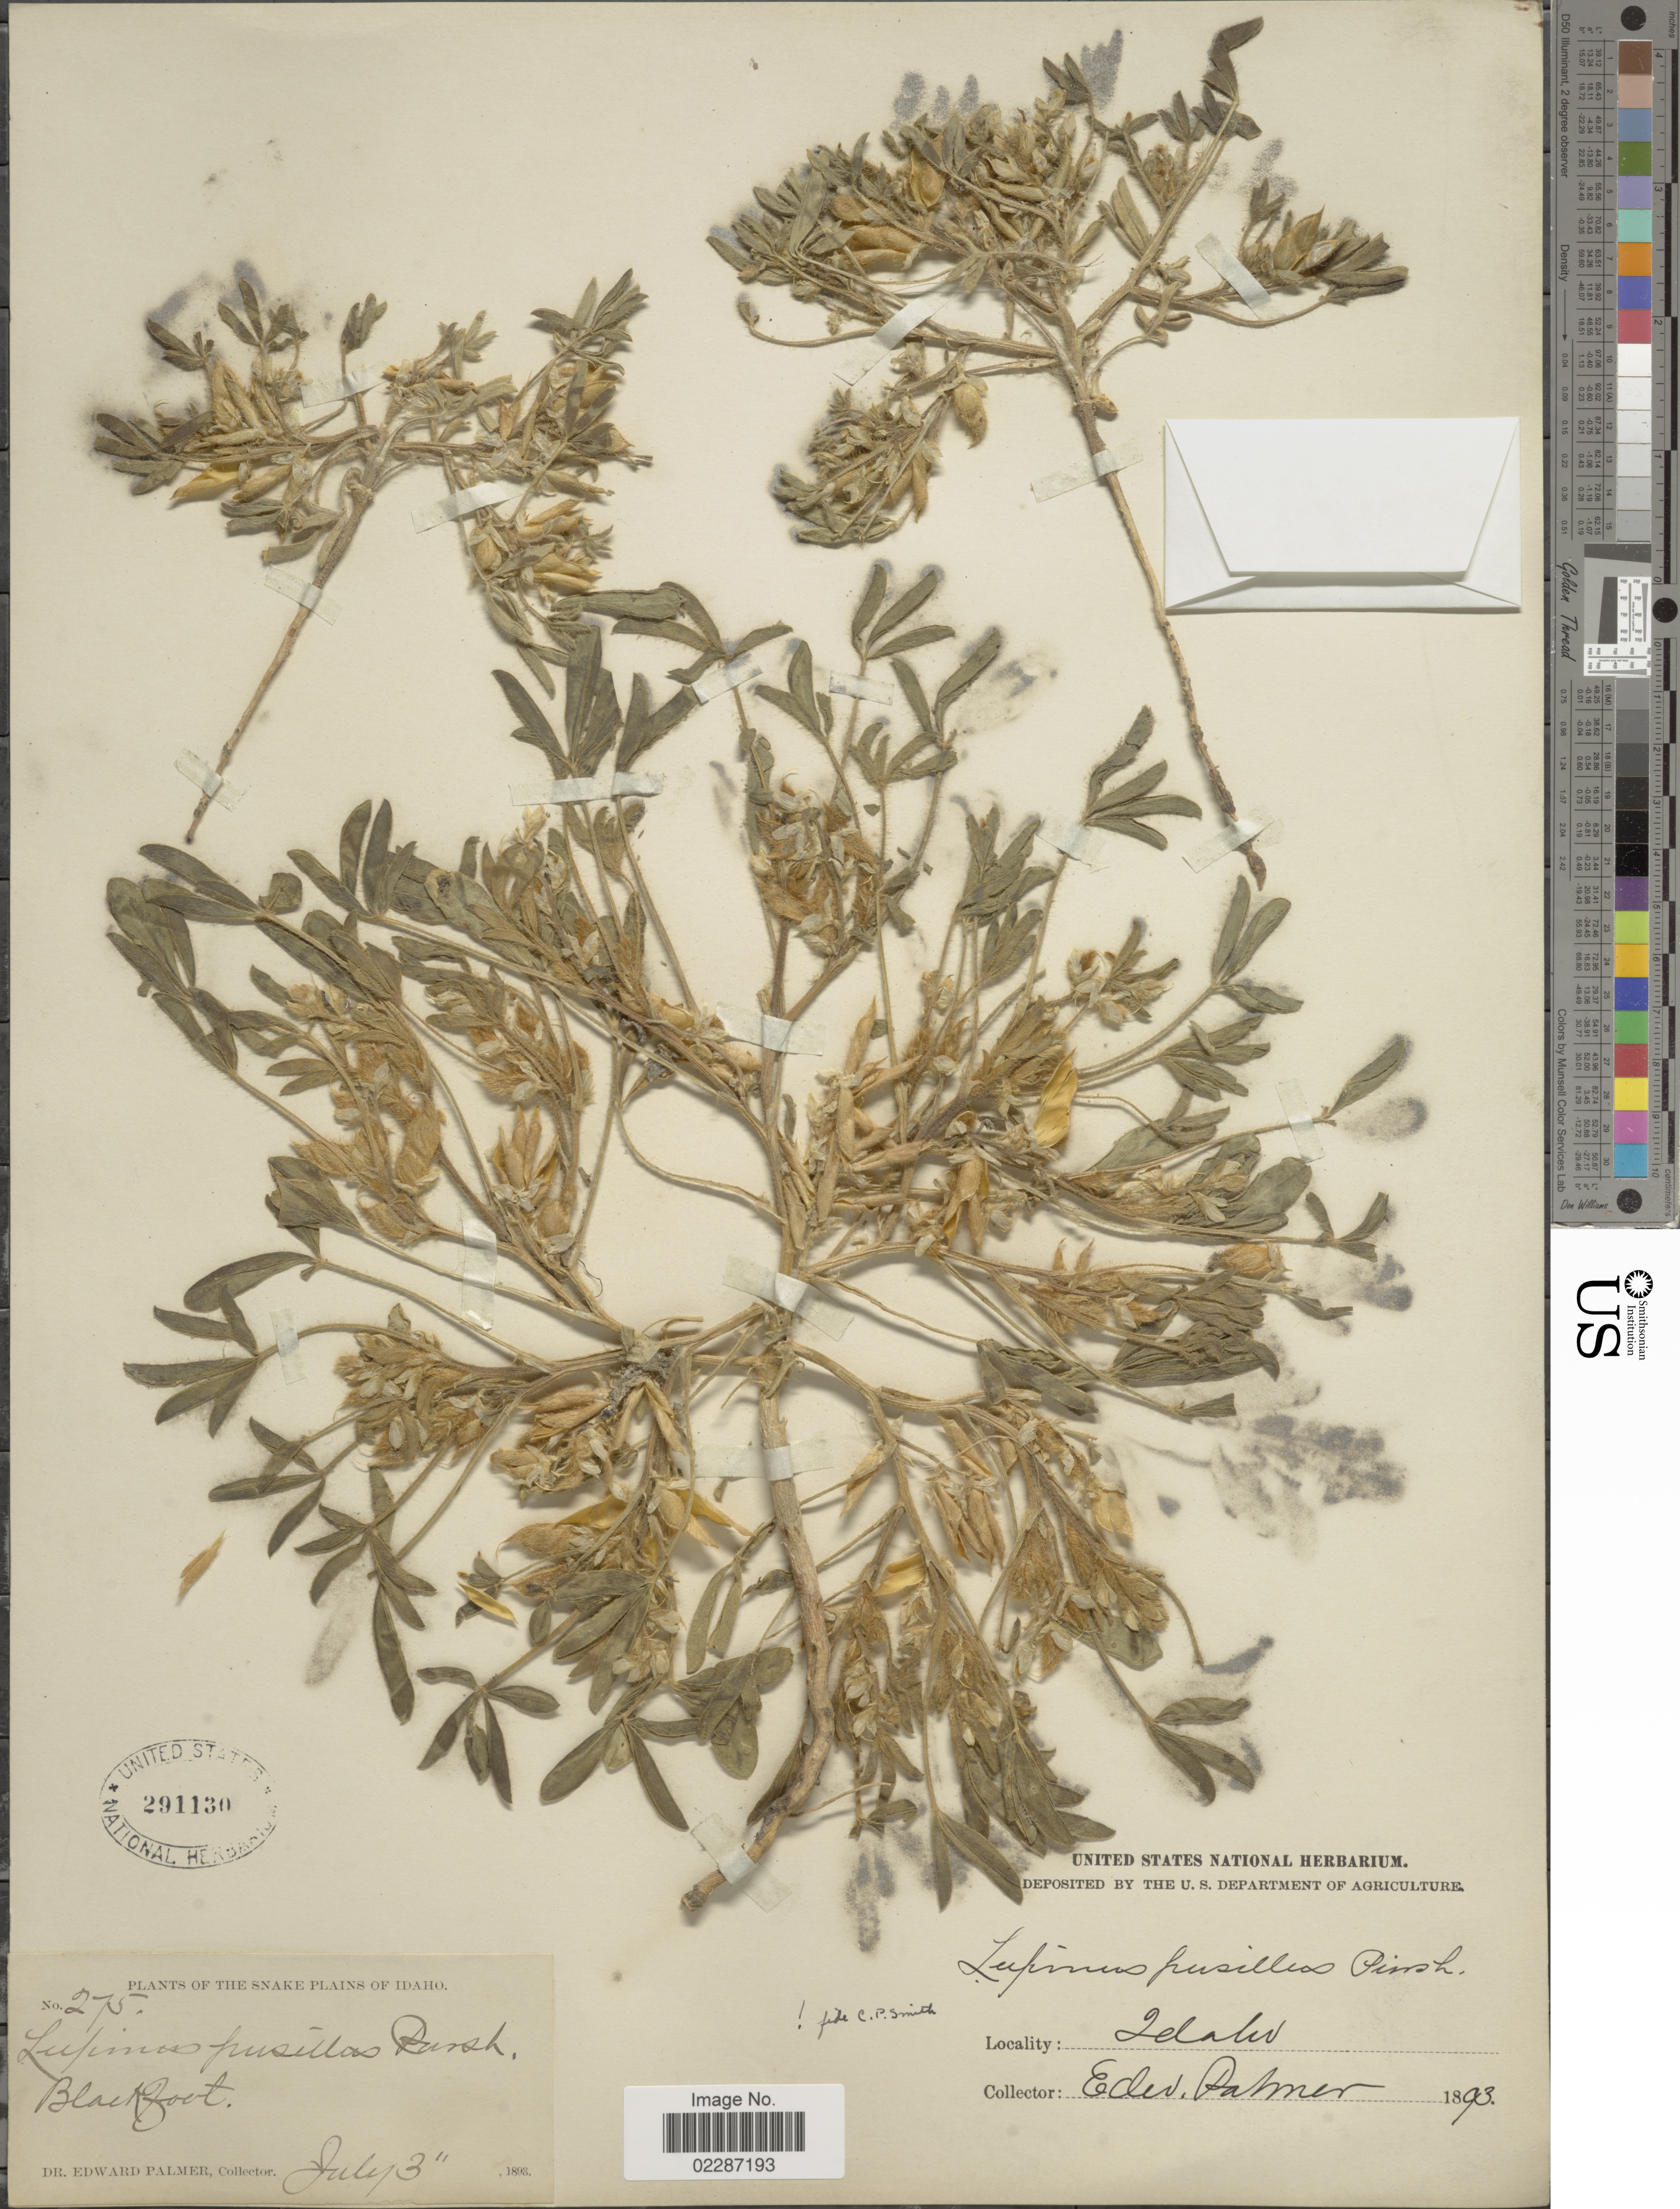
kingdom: Plantae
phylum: Tracheophyta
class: Magnoliopsida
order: Fabales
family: Fabaceae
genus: Lupinus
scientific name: Lupinus pusillus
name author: Pursh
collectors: E. Palmer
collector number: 275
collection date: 1893-07-03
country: United States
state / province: Idaho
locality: Snake Plains, Black Foot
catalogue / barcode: US 291130